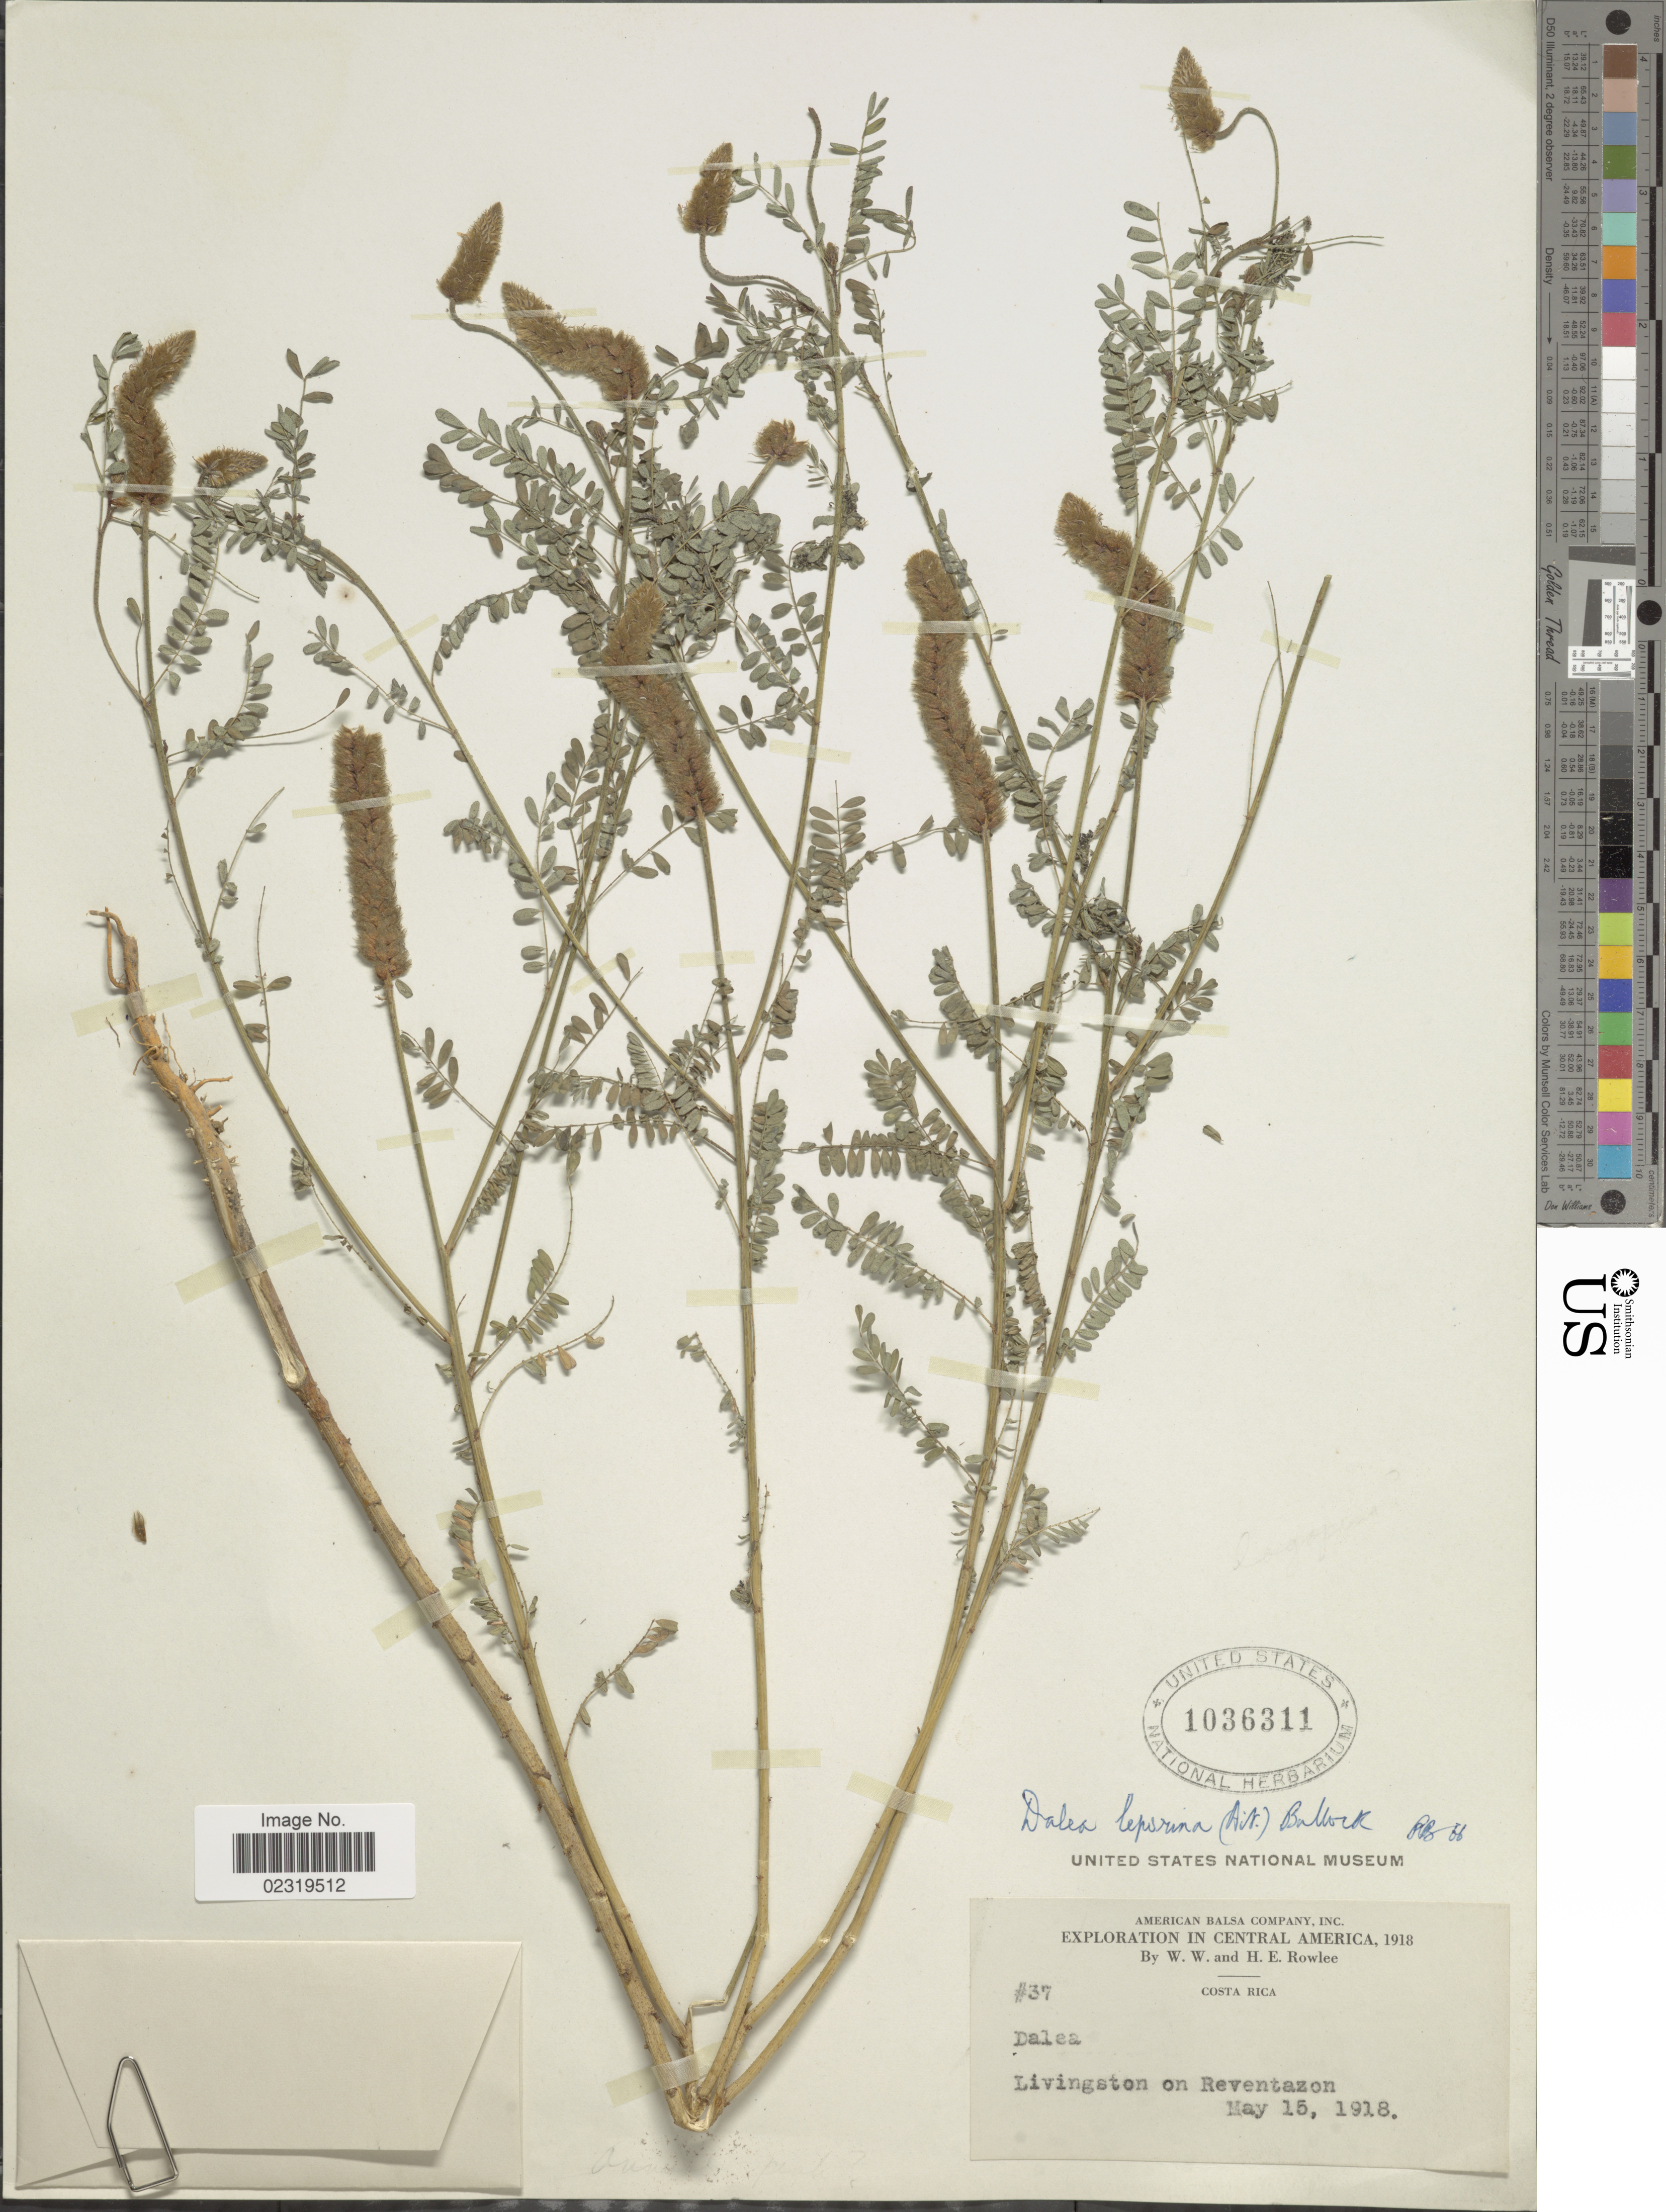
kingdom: Plantae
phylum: Tracheophyta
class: Magnoliopsida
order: Fabales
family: Fabaceae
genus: Dalea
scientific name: Dalea leporina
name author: (Aiton) Bullock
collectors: W. W. Rowlee & H. E. Rowlee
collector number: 37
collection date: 1918-05-15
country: Costa Rica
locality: Livingtson on Reventazon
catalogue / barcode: US 1036311